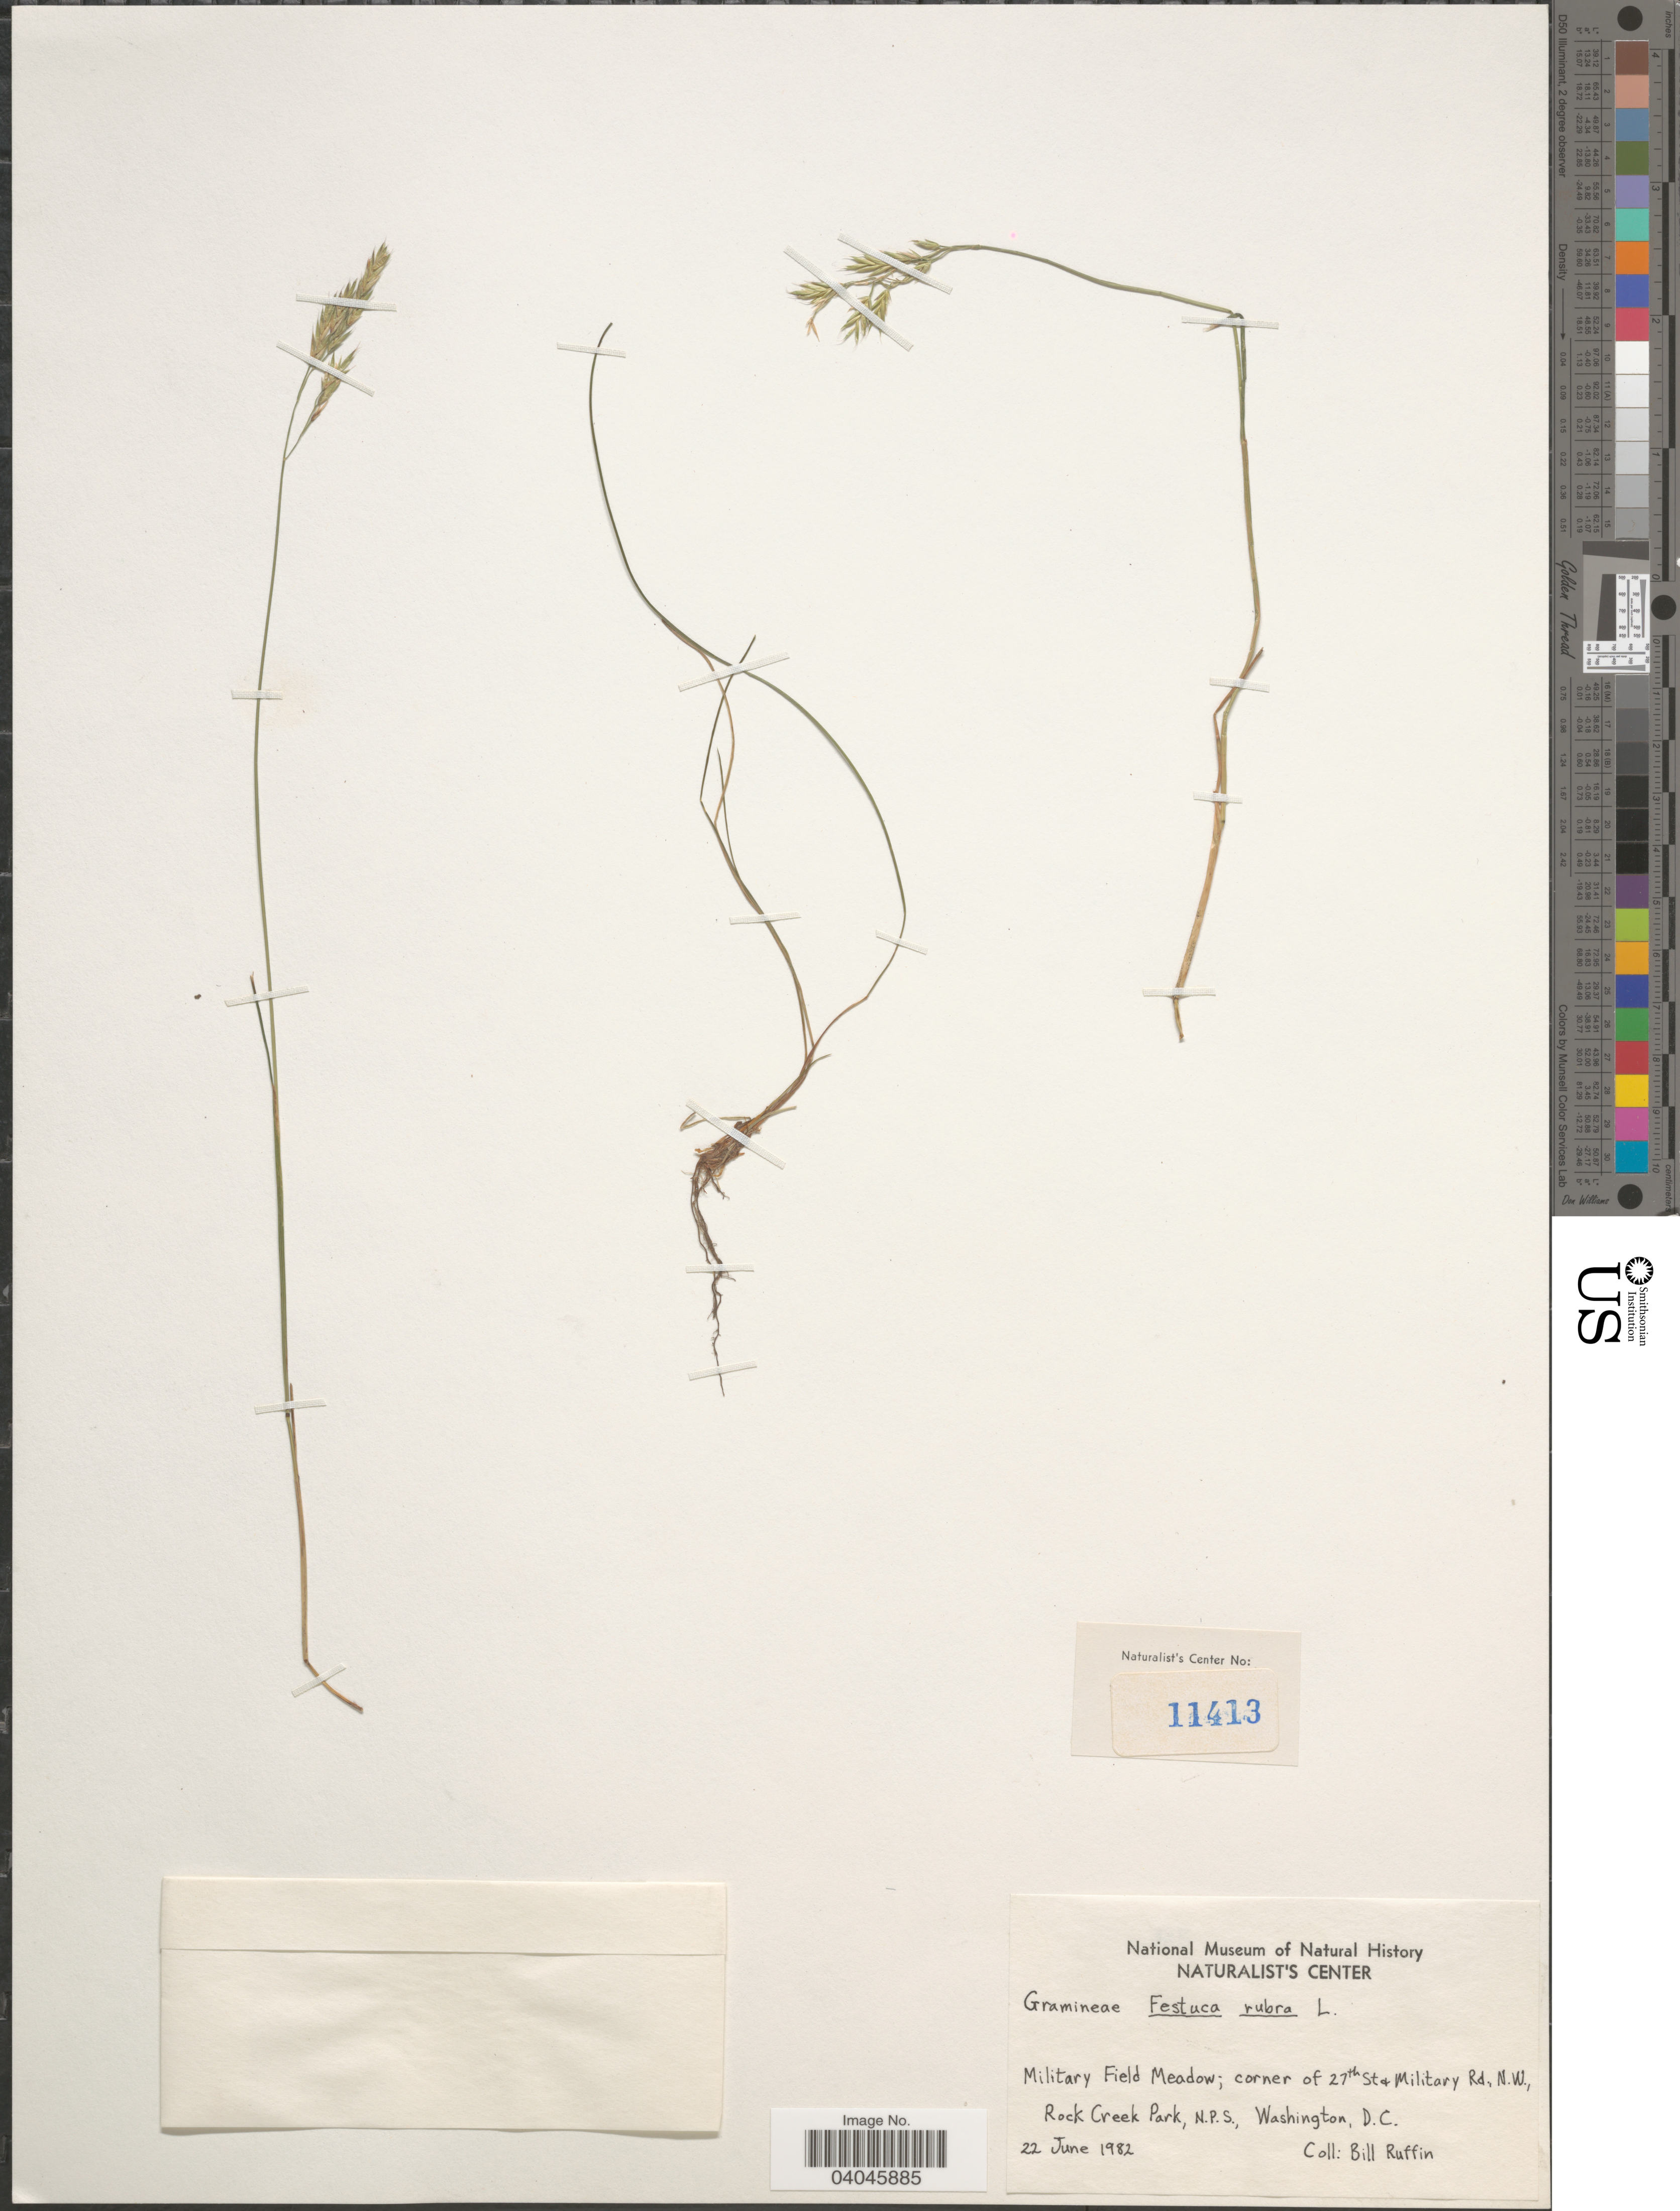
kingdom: Plantae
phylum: Tracheophyta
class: Liliopsida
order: Poales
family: Poaceae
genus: Festuca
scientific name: Festuca rubra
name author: L.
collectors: B. Ruffin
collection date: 1982-06-22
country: United States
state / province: District of Columbia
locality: Military Field Meadow; corner of 27th St & Military Rd, N.W., Rock Creek Park, N.P.S., Washington D.C.